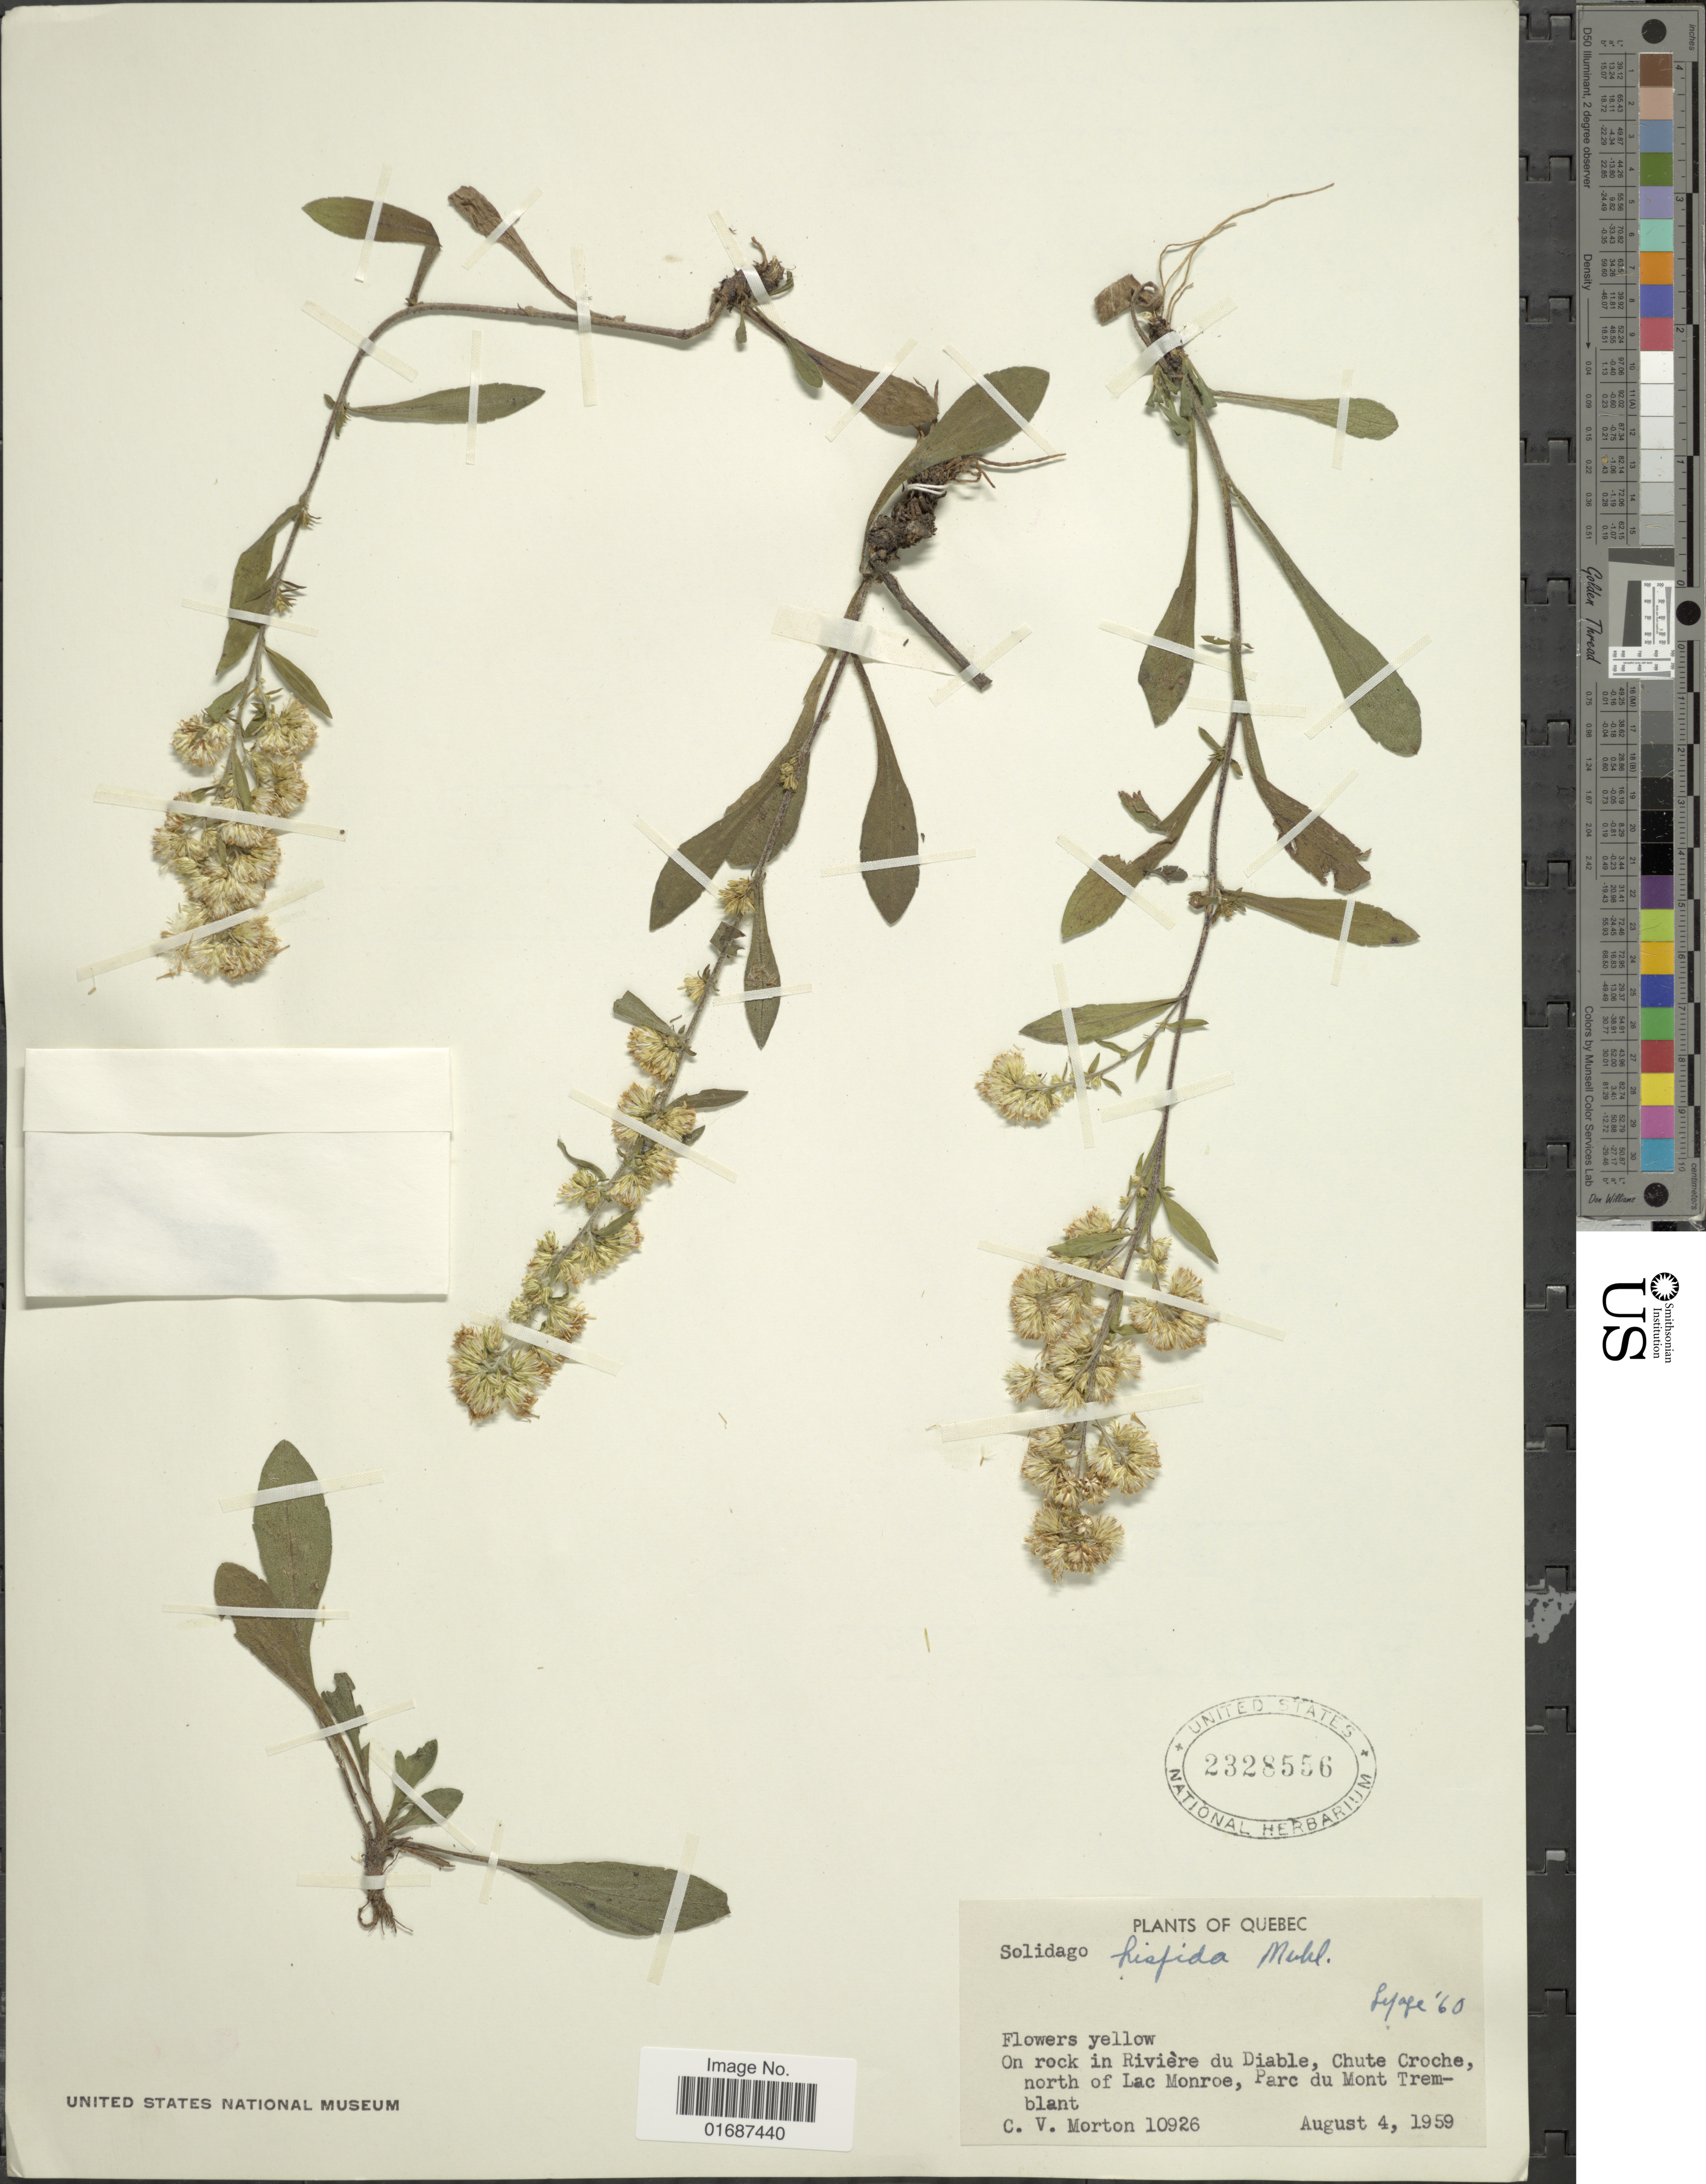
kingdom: Plantae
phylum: Tracheophyta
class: Magnoliopsida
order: Asterales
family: Asteraceae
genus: Solidago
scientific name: Solidago hispida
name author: Muhl. ex Willd.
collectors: C. V. Morton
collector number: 10926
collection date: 1959-08-04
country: Canada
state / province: Quebec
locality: On rock in Riviere du Diable, Chute Croche, north of Lac Monroe, Parc du Mont Tremblant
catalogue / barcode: US 2328556